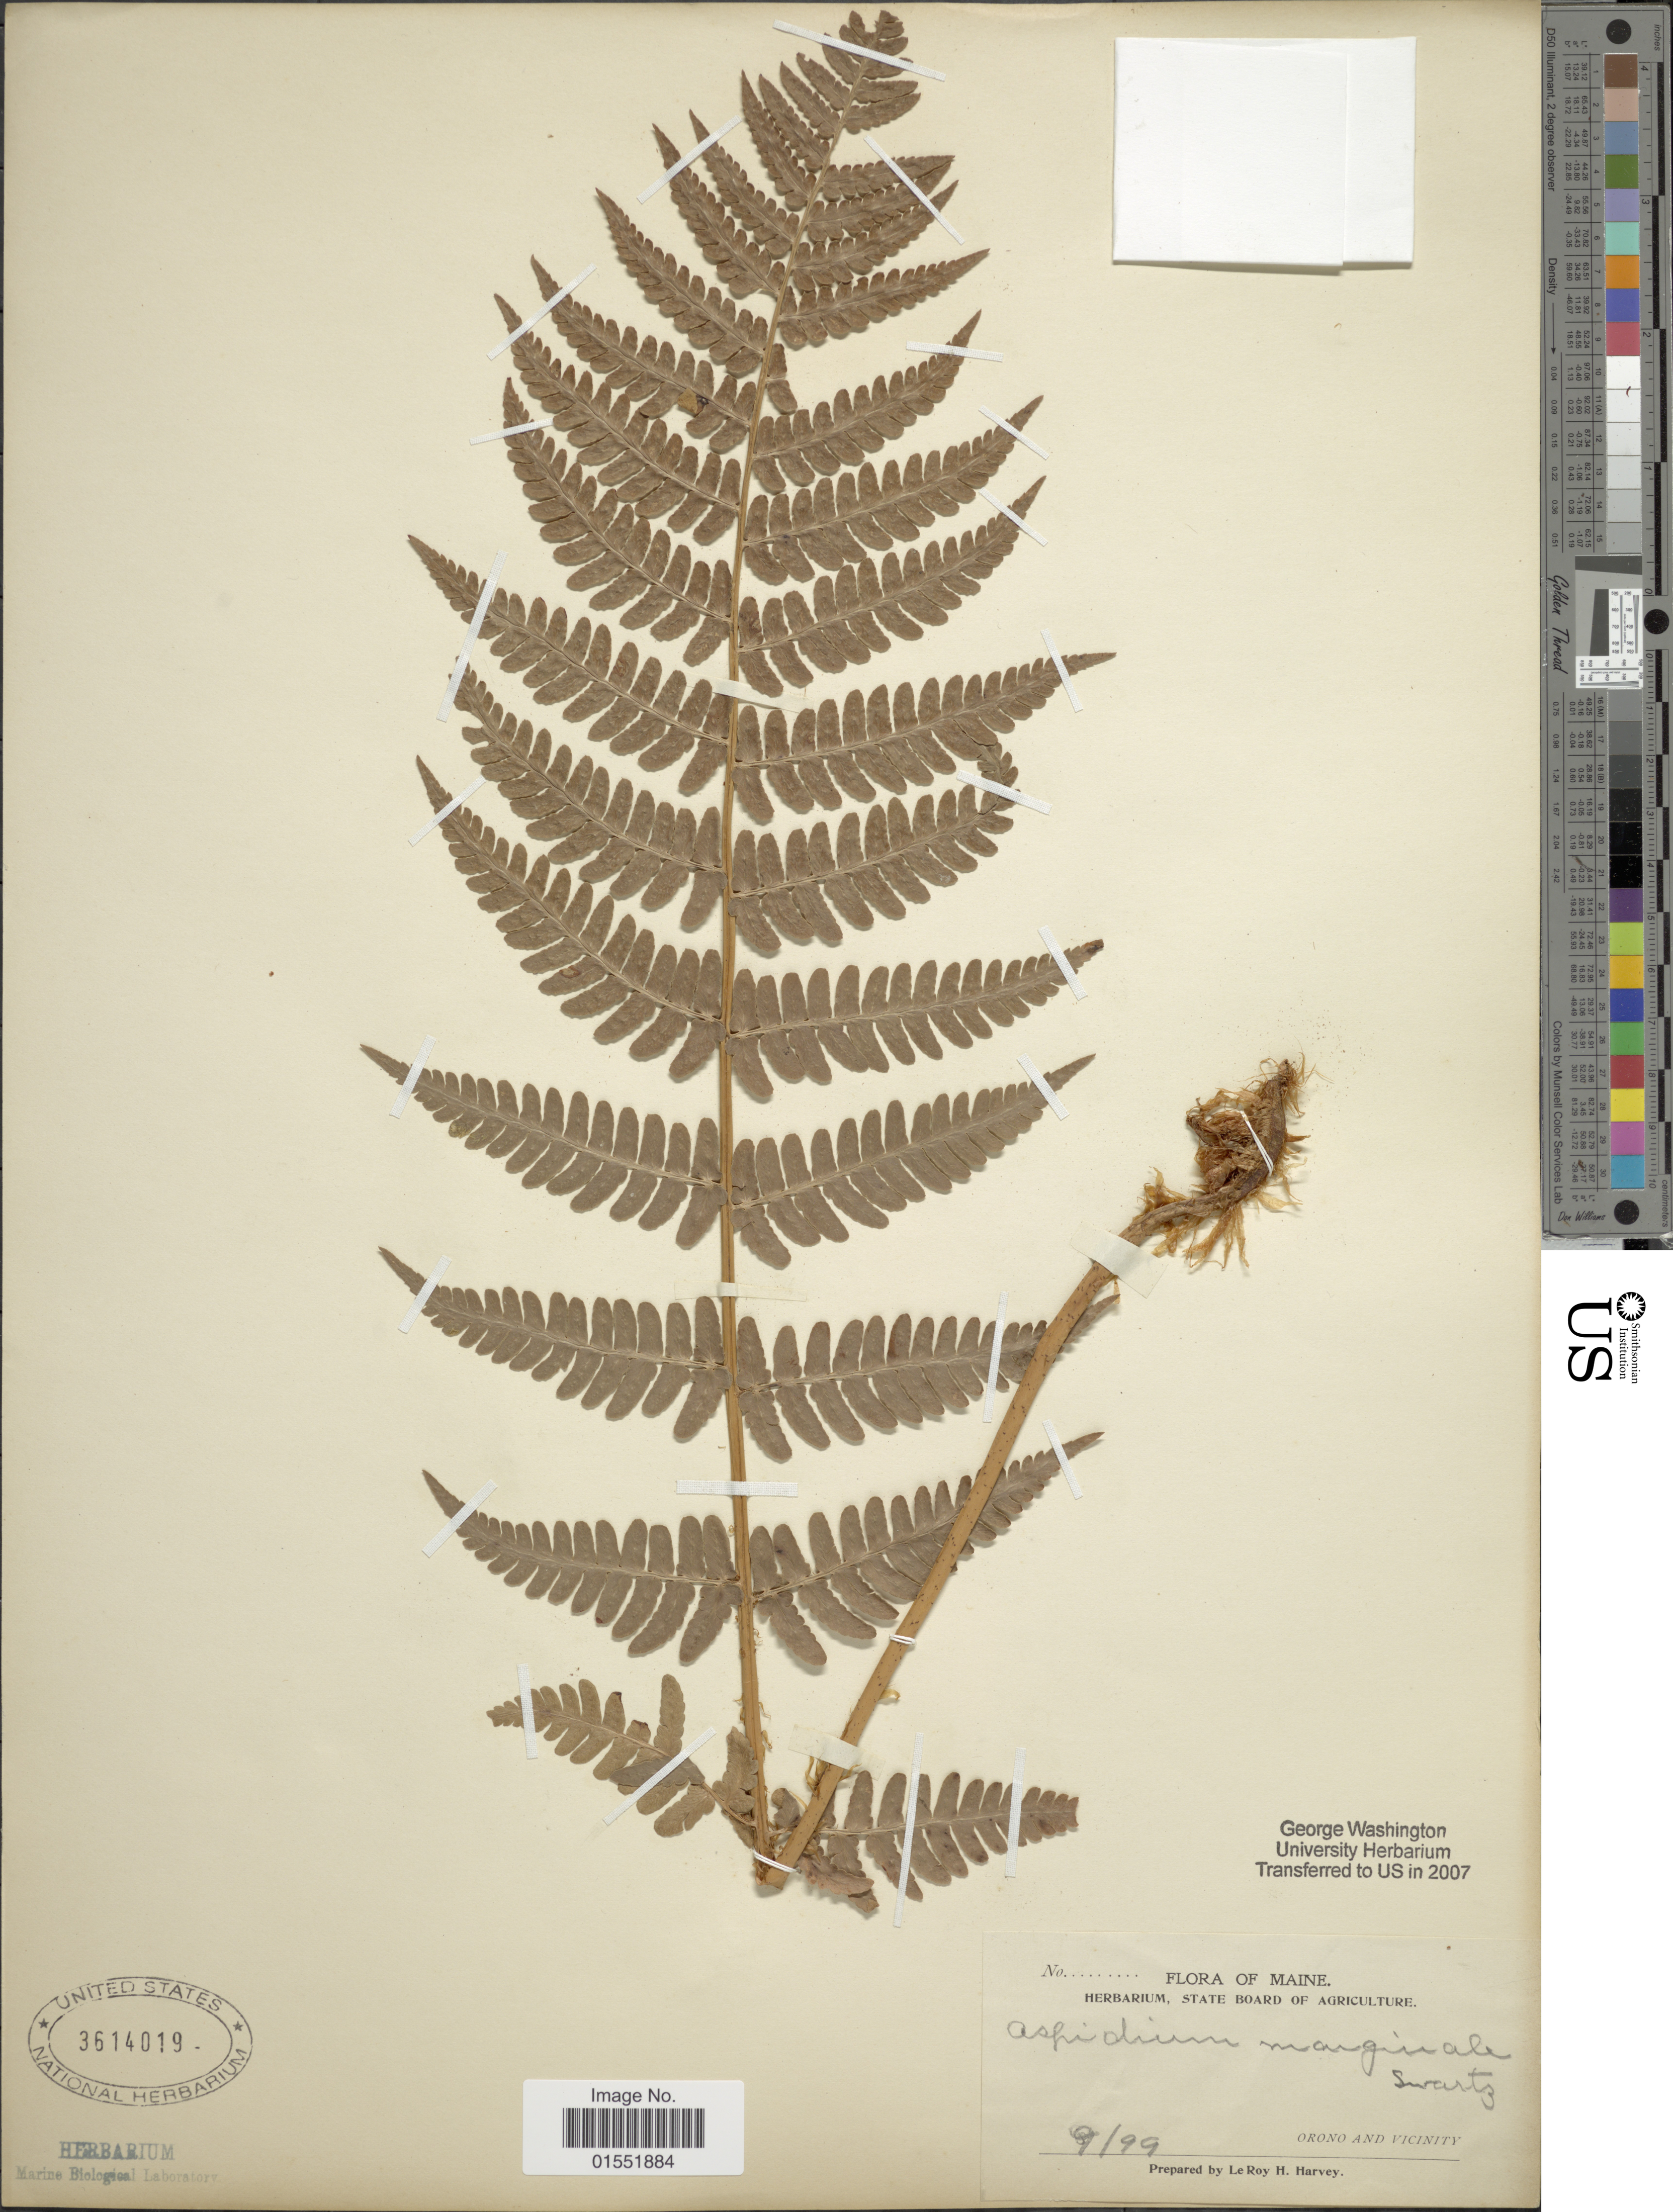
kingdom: Plantae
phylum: Tracheophyta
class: Polypodiopsida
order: Polypodiales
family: Dryopteridaceae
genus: Dryopteris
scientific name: Dryopteris marginalis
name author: (L.) A. Gray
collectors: L. H. Harvey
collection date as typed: Transcribed d/m/y: /9/99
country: United States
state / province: Maine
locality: Orono and Vicinity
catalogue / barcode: US 3614019